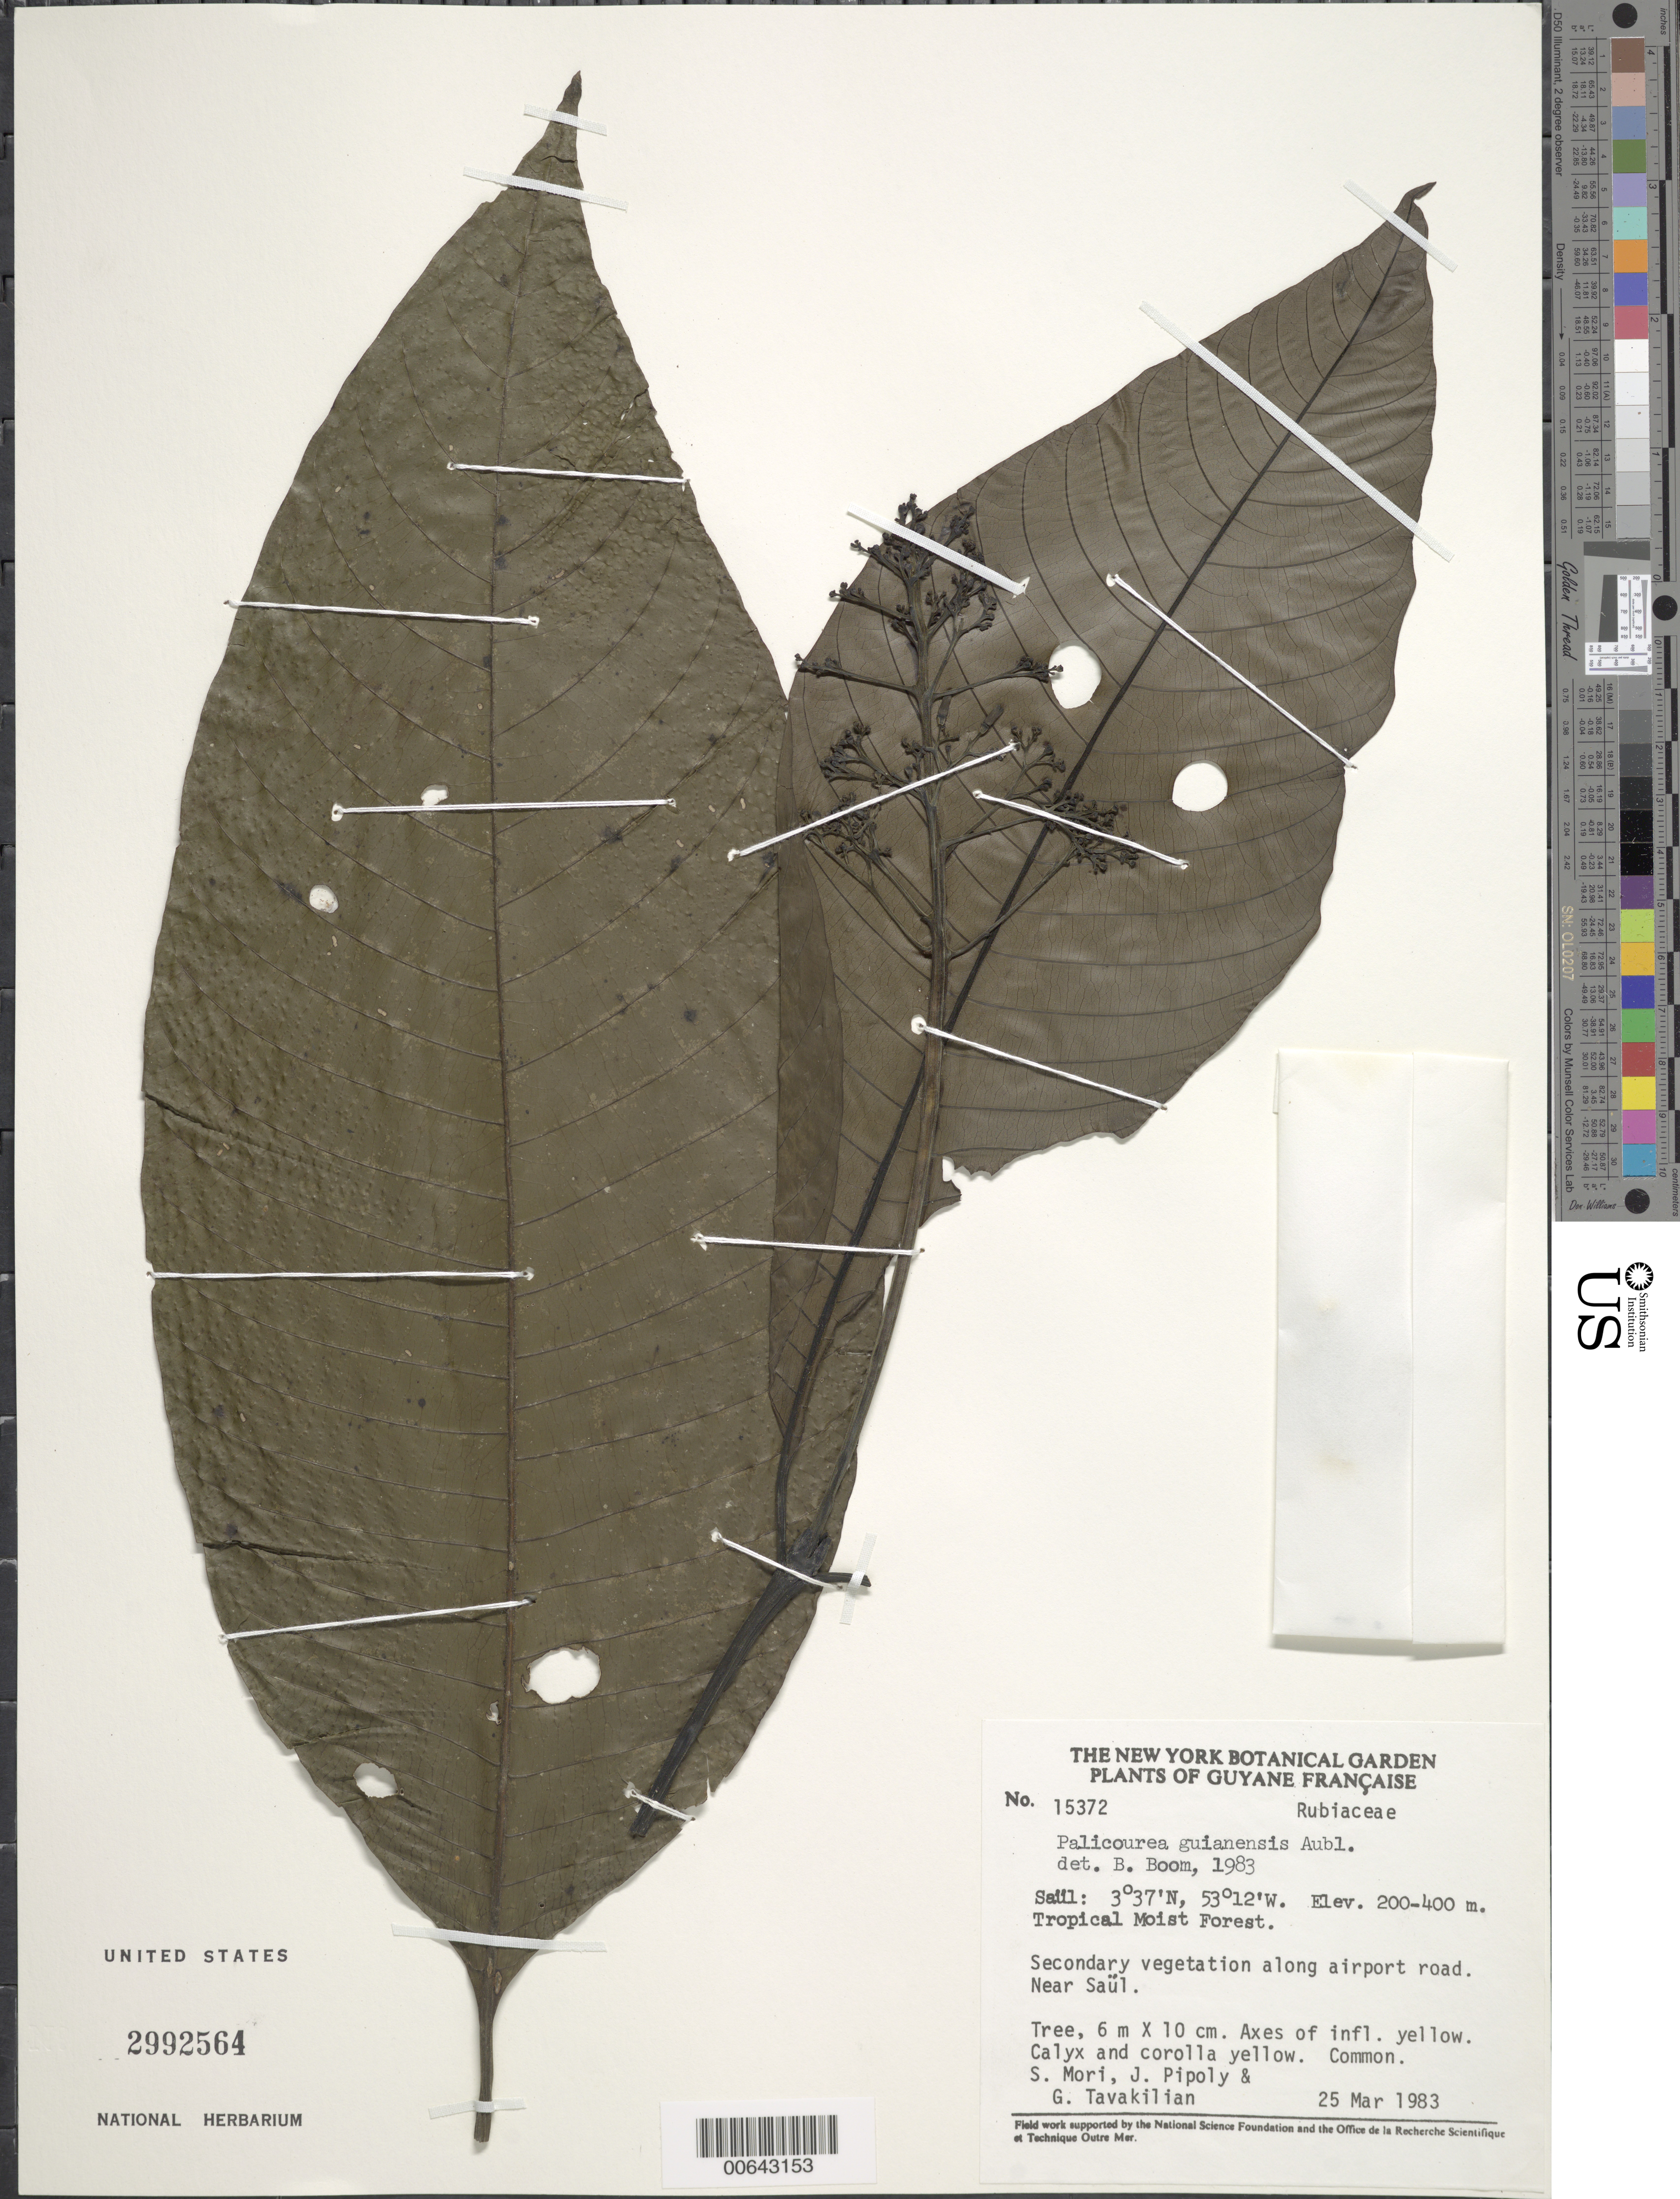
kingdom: Plantae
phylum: Tracheophyta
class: Magnoliopsida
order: Gentianales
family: Rubiaceae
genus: Palicourea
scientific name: Palicourea guianensis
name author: Aubl.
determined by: Boom, B. M.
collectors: S. Mori, J. J. Pipoly & G. Tavakilian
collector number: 15372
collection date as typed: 25-Mar-83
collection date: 1983-03-25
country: French Guiana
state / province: Saint-Laurent-du-Maroni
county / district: Saül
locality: Saül, airport road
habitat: Secondary vegetation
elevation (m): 200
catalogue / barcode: US 2992564